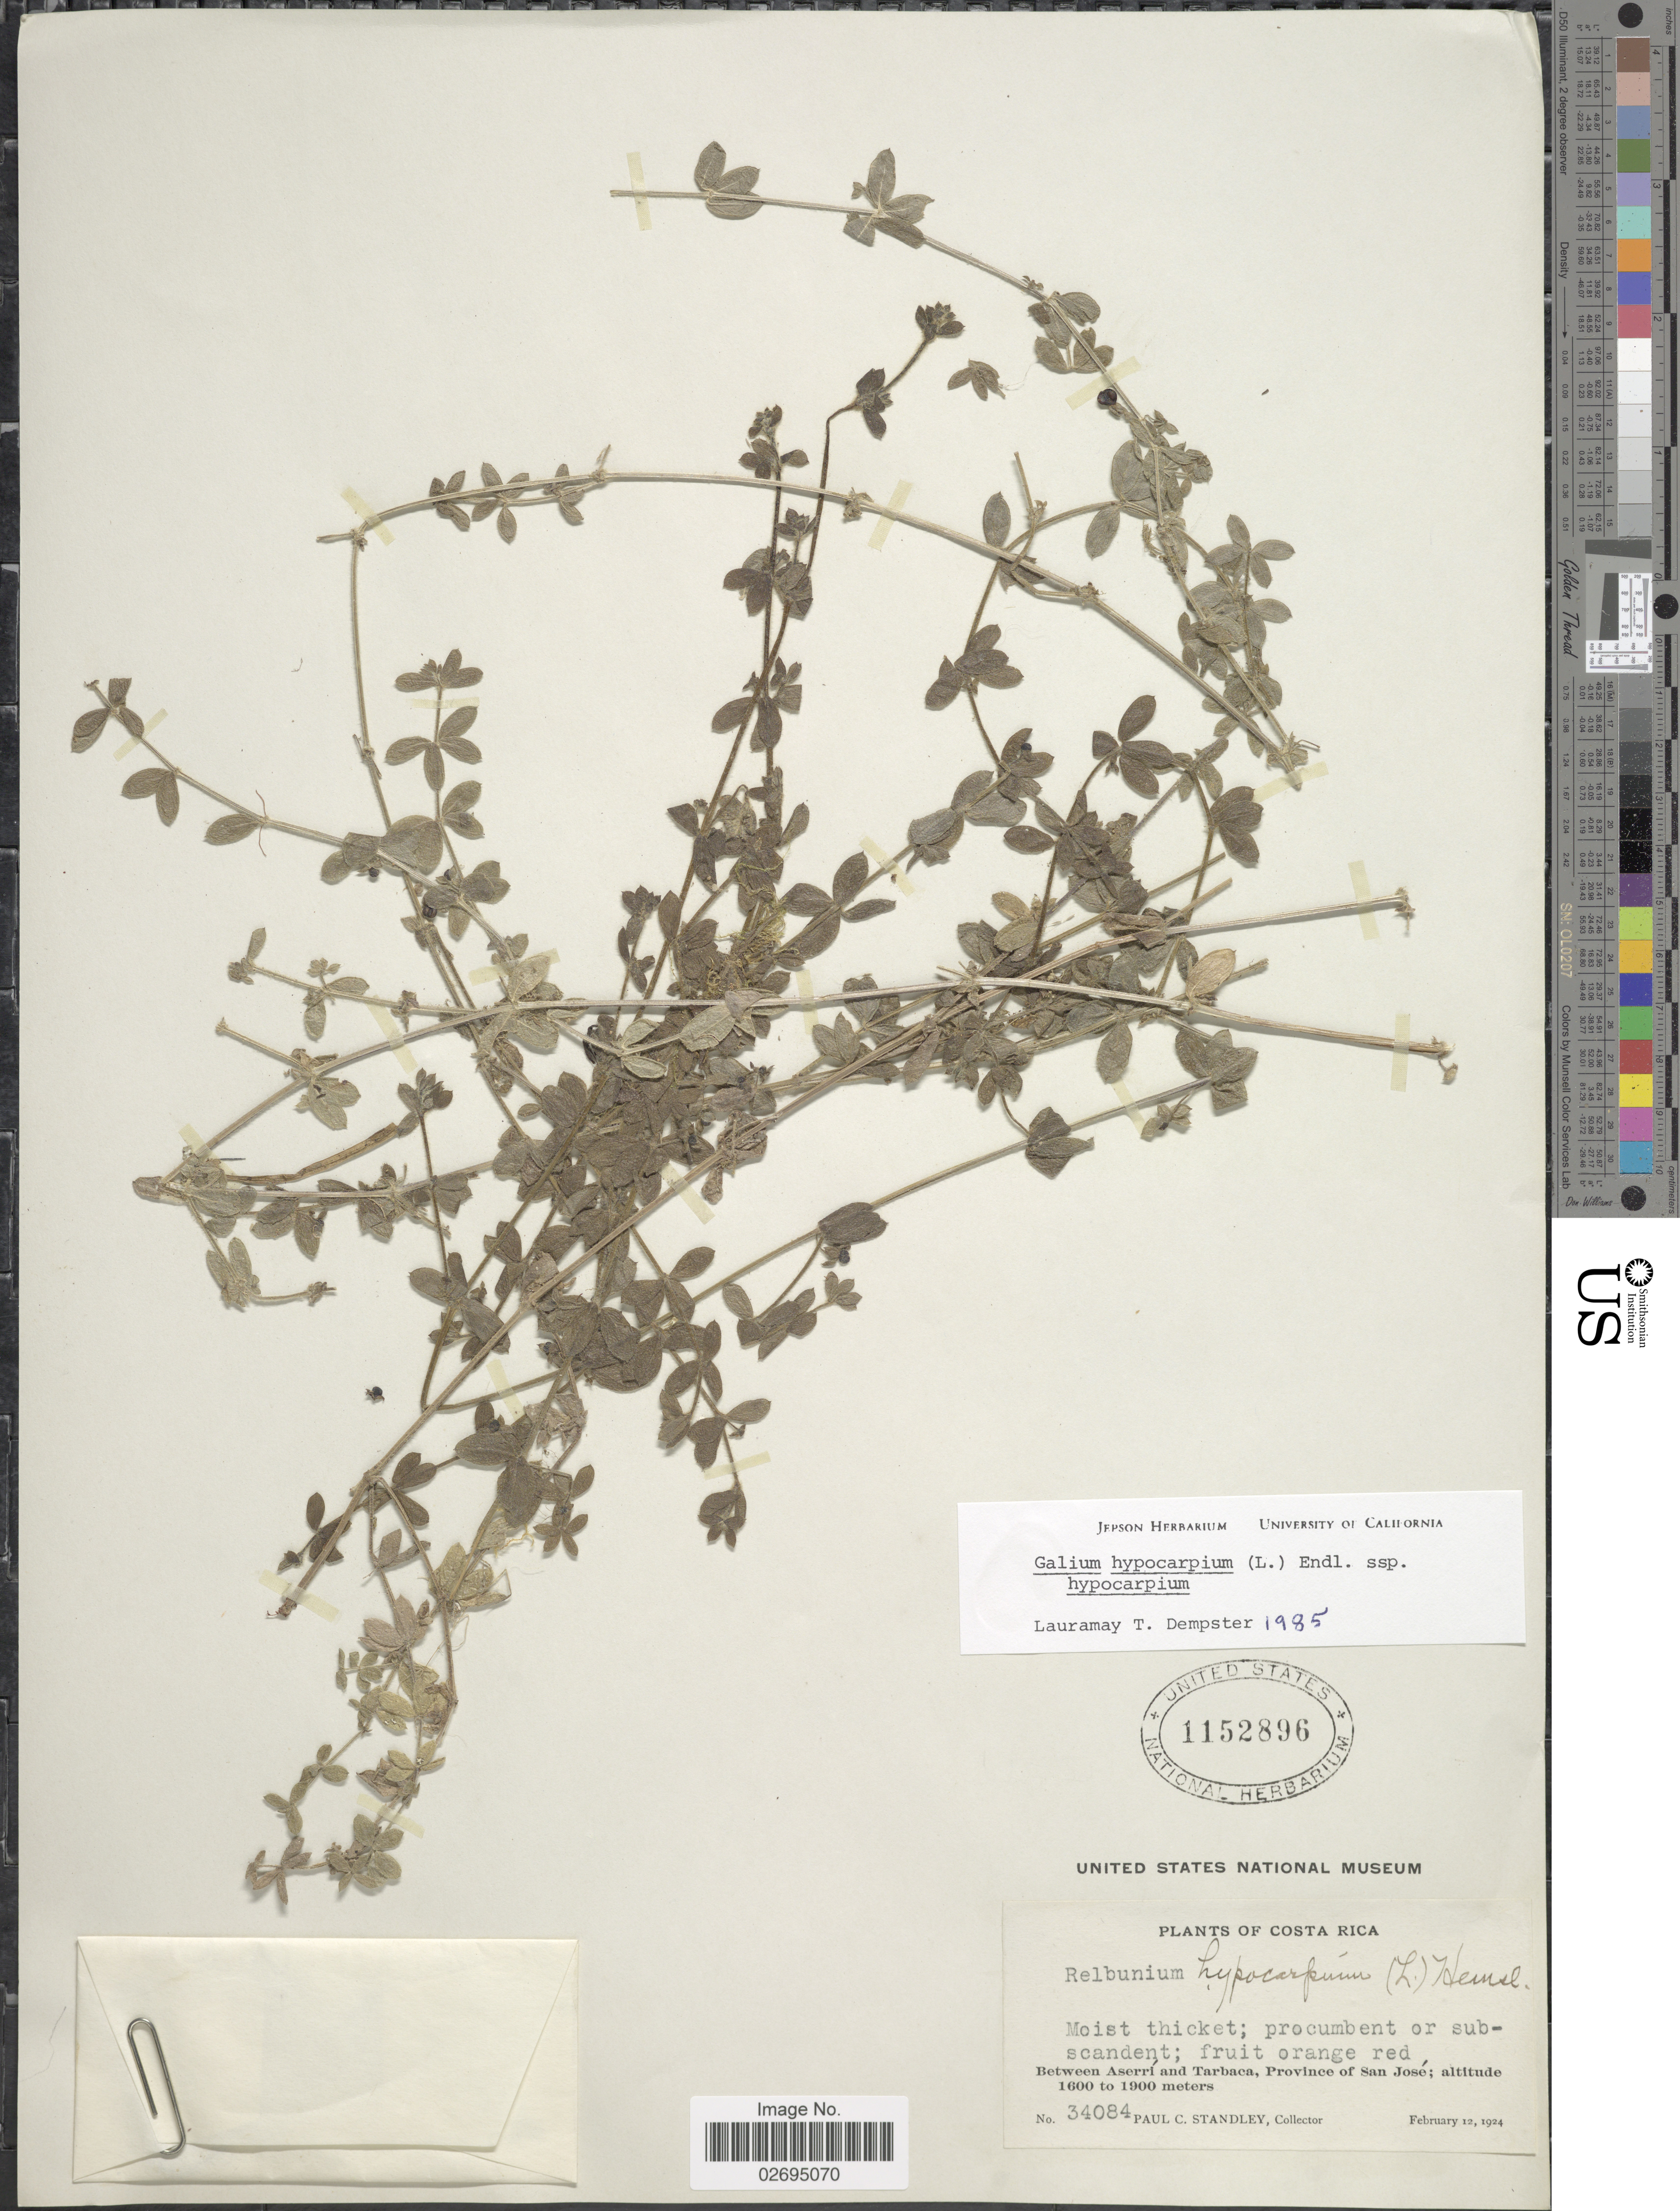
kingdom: Plantae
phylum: Tracheophyta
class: Magnoliopsida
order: Gentianales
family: Rubiaceae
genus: Galium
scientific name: Galium hypocarpium subsp. hypocarpium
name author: (L.) Endl. ex Griseb.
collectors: P. C. Standley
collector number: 34084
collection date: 1924-02-12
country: Costa Rica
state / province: San José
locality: Between Aserrí and Tarbaca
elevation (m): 1600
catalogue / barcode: US 1152896